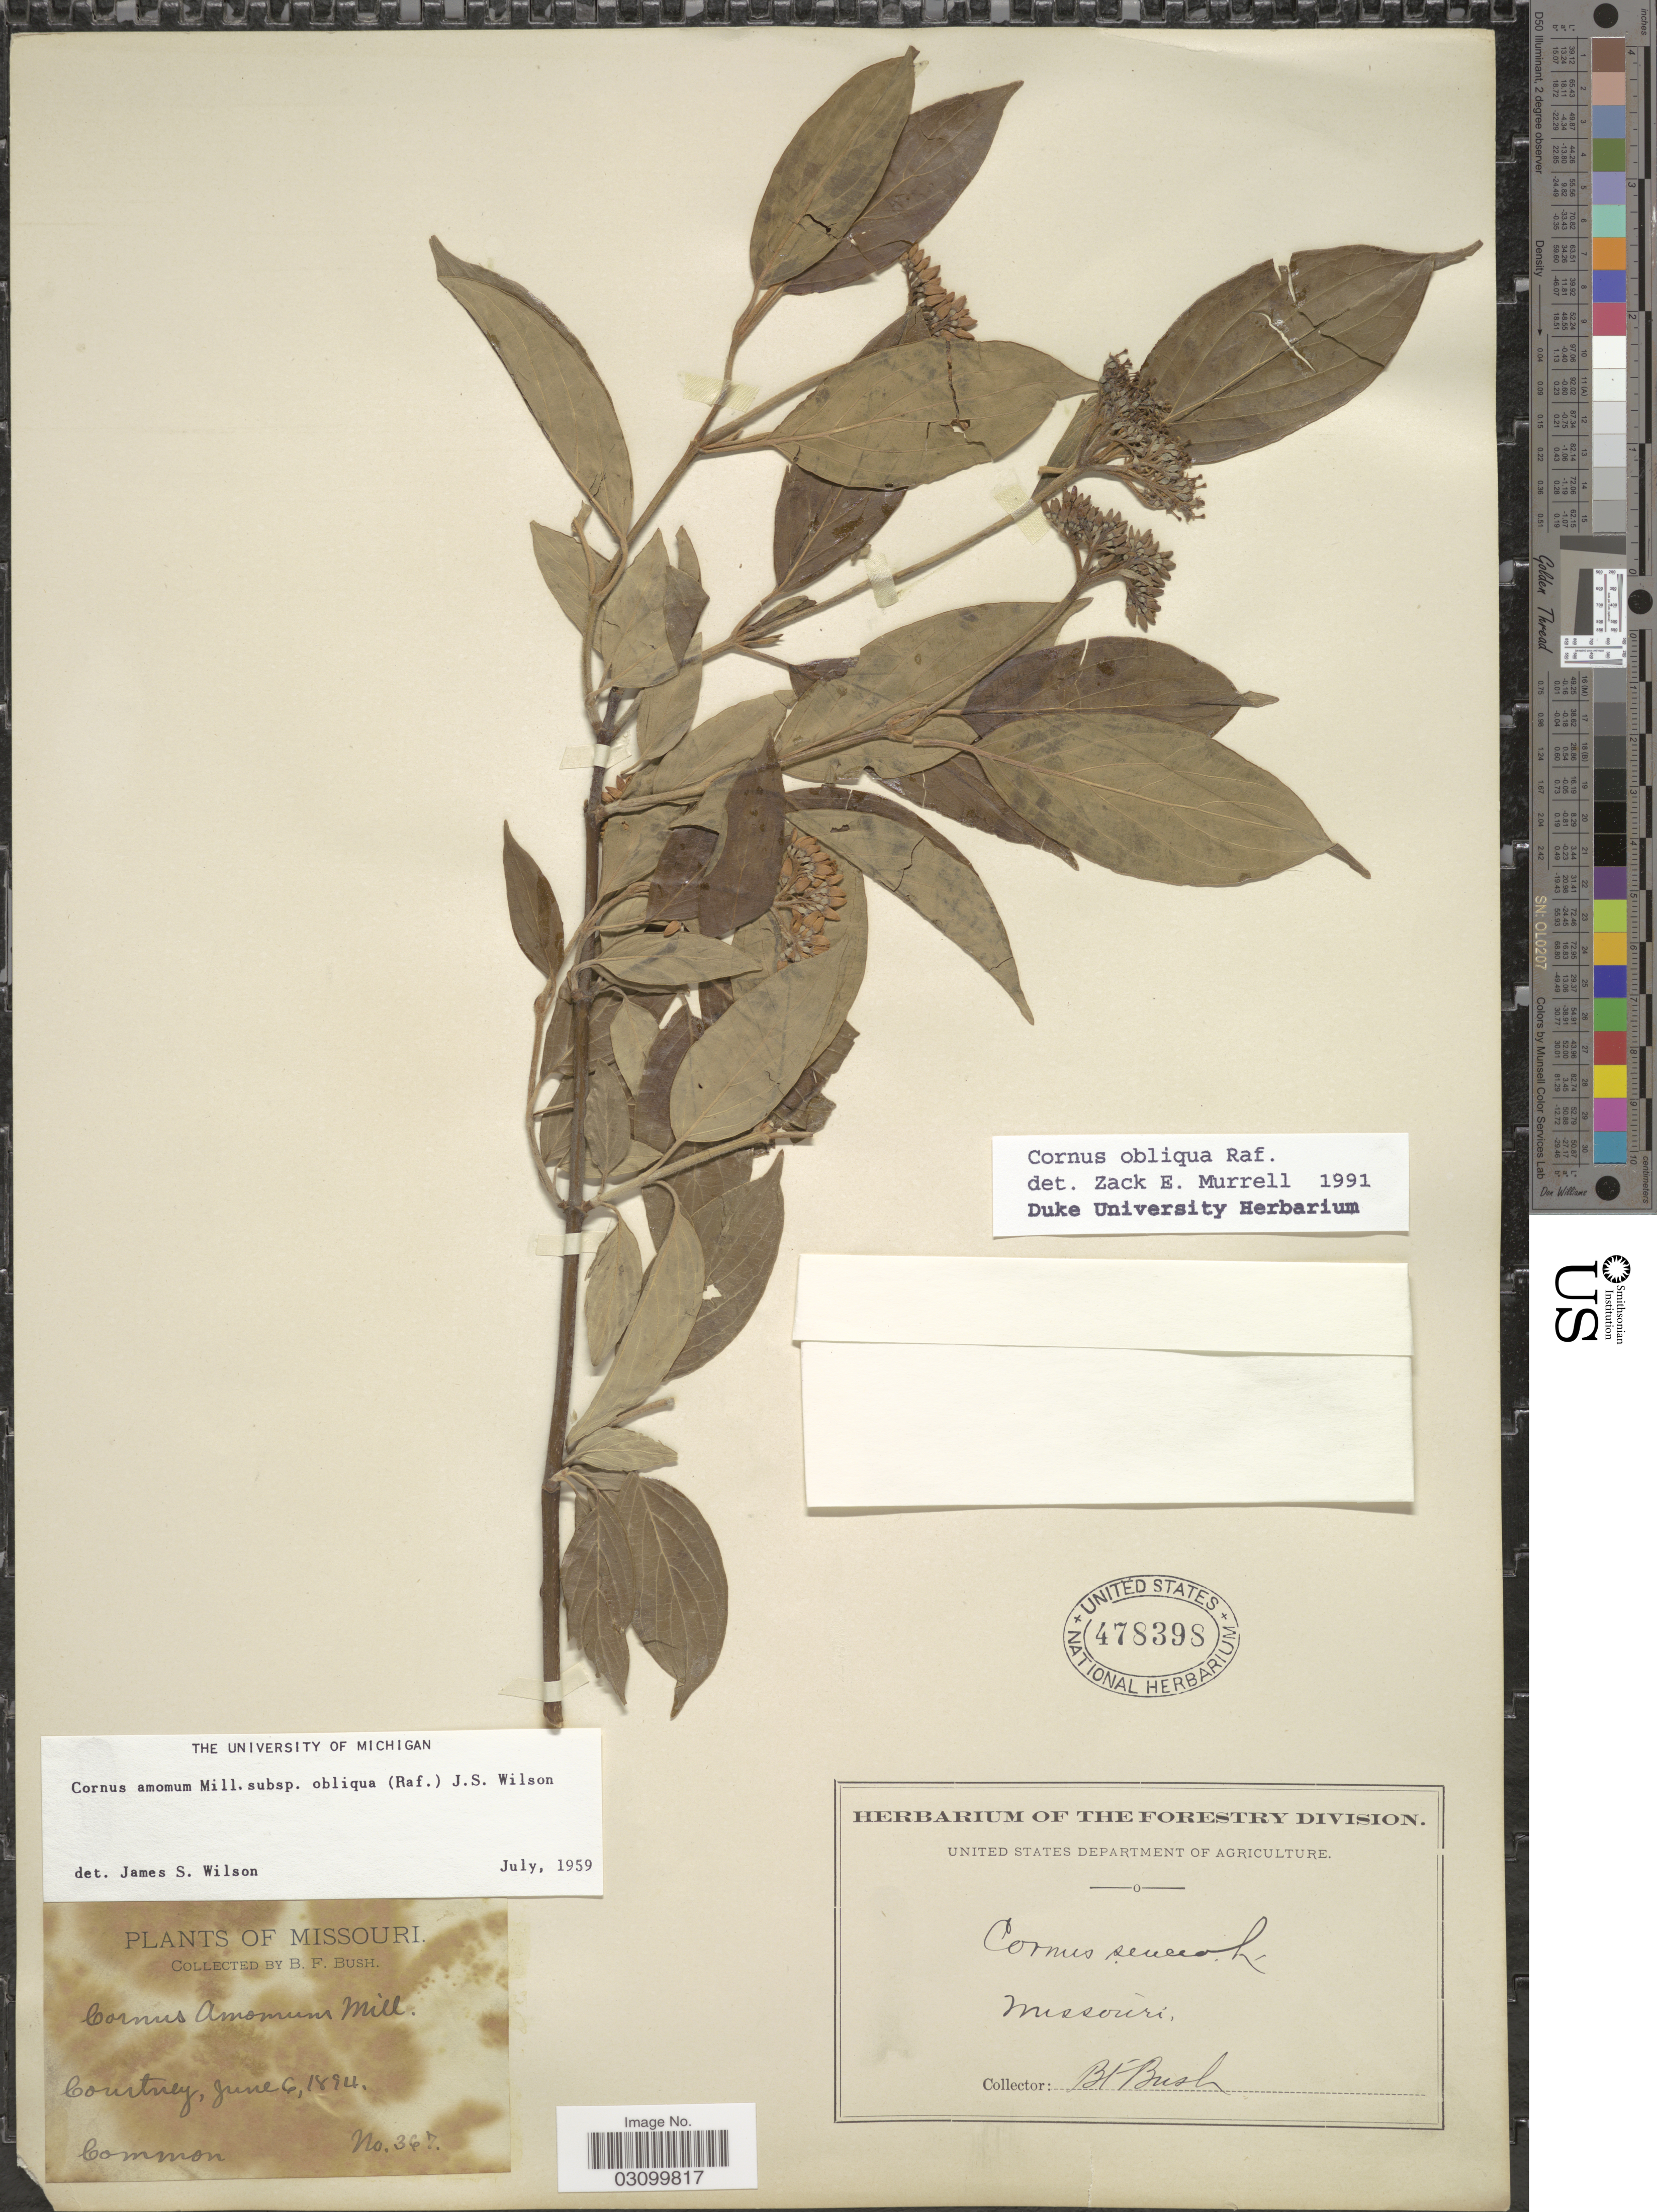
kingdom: Plantae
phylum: Tracheophyta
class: Magnoliopsida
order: Cornales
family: Cornaceae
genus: Cornus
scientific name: Cornus obliqua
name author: Raf.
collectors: B. F. Bush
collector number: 367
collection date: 1894-06-06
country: United States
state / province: Missouri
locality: Courtney.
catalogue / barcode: US 478398